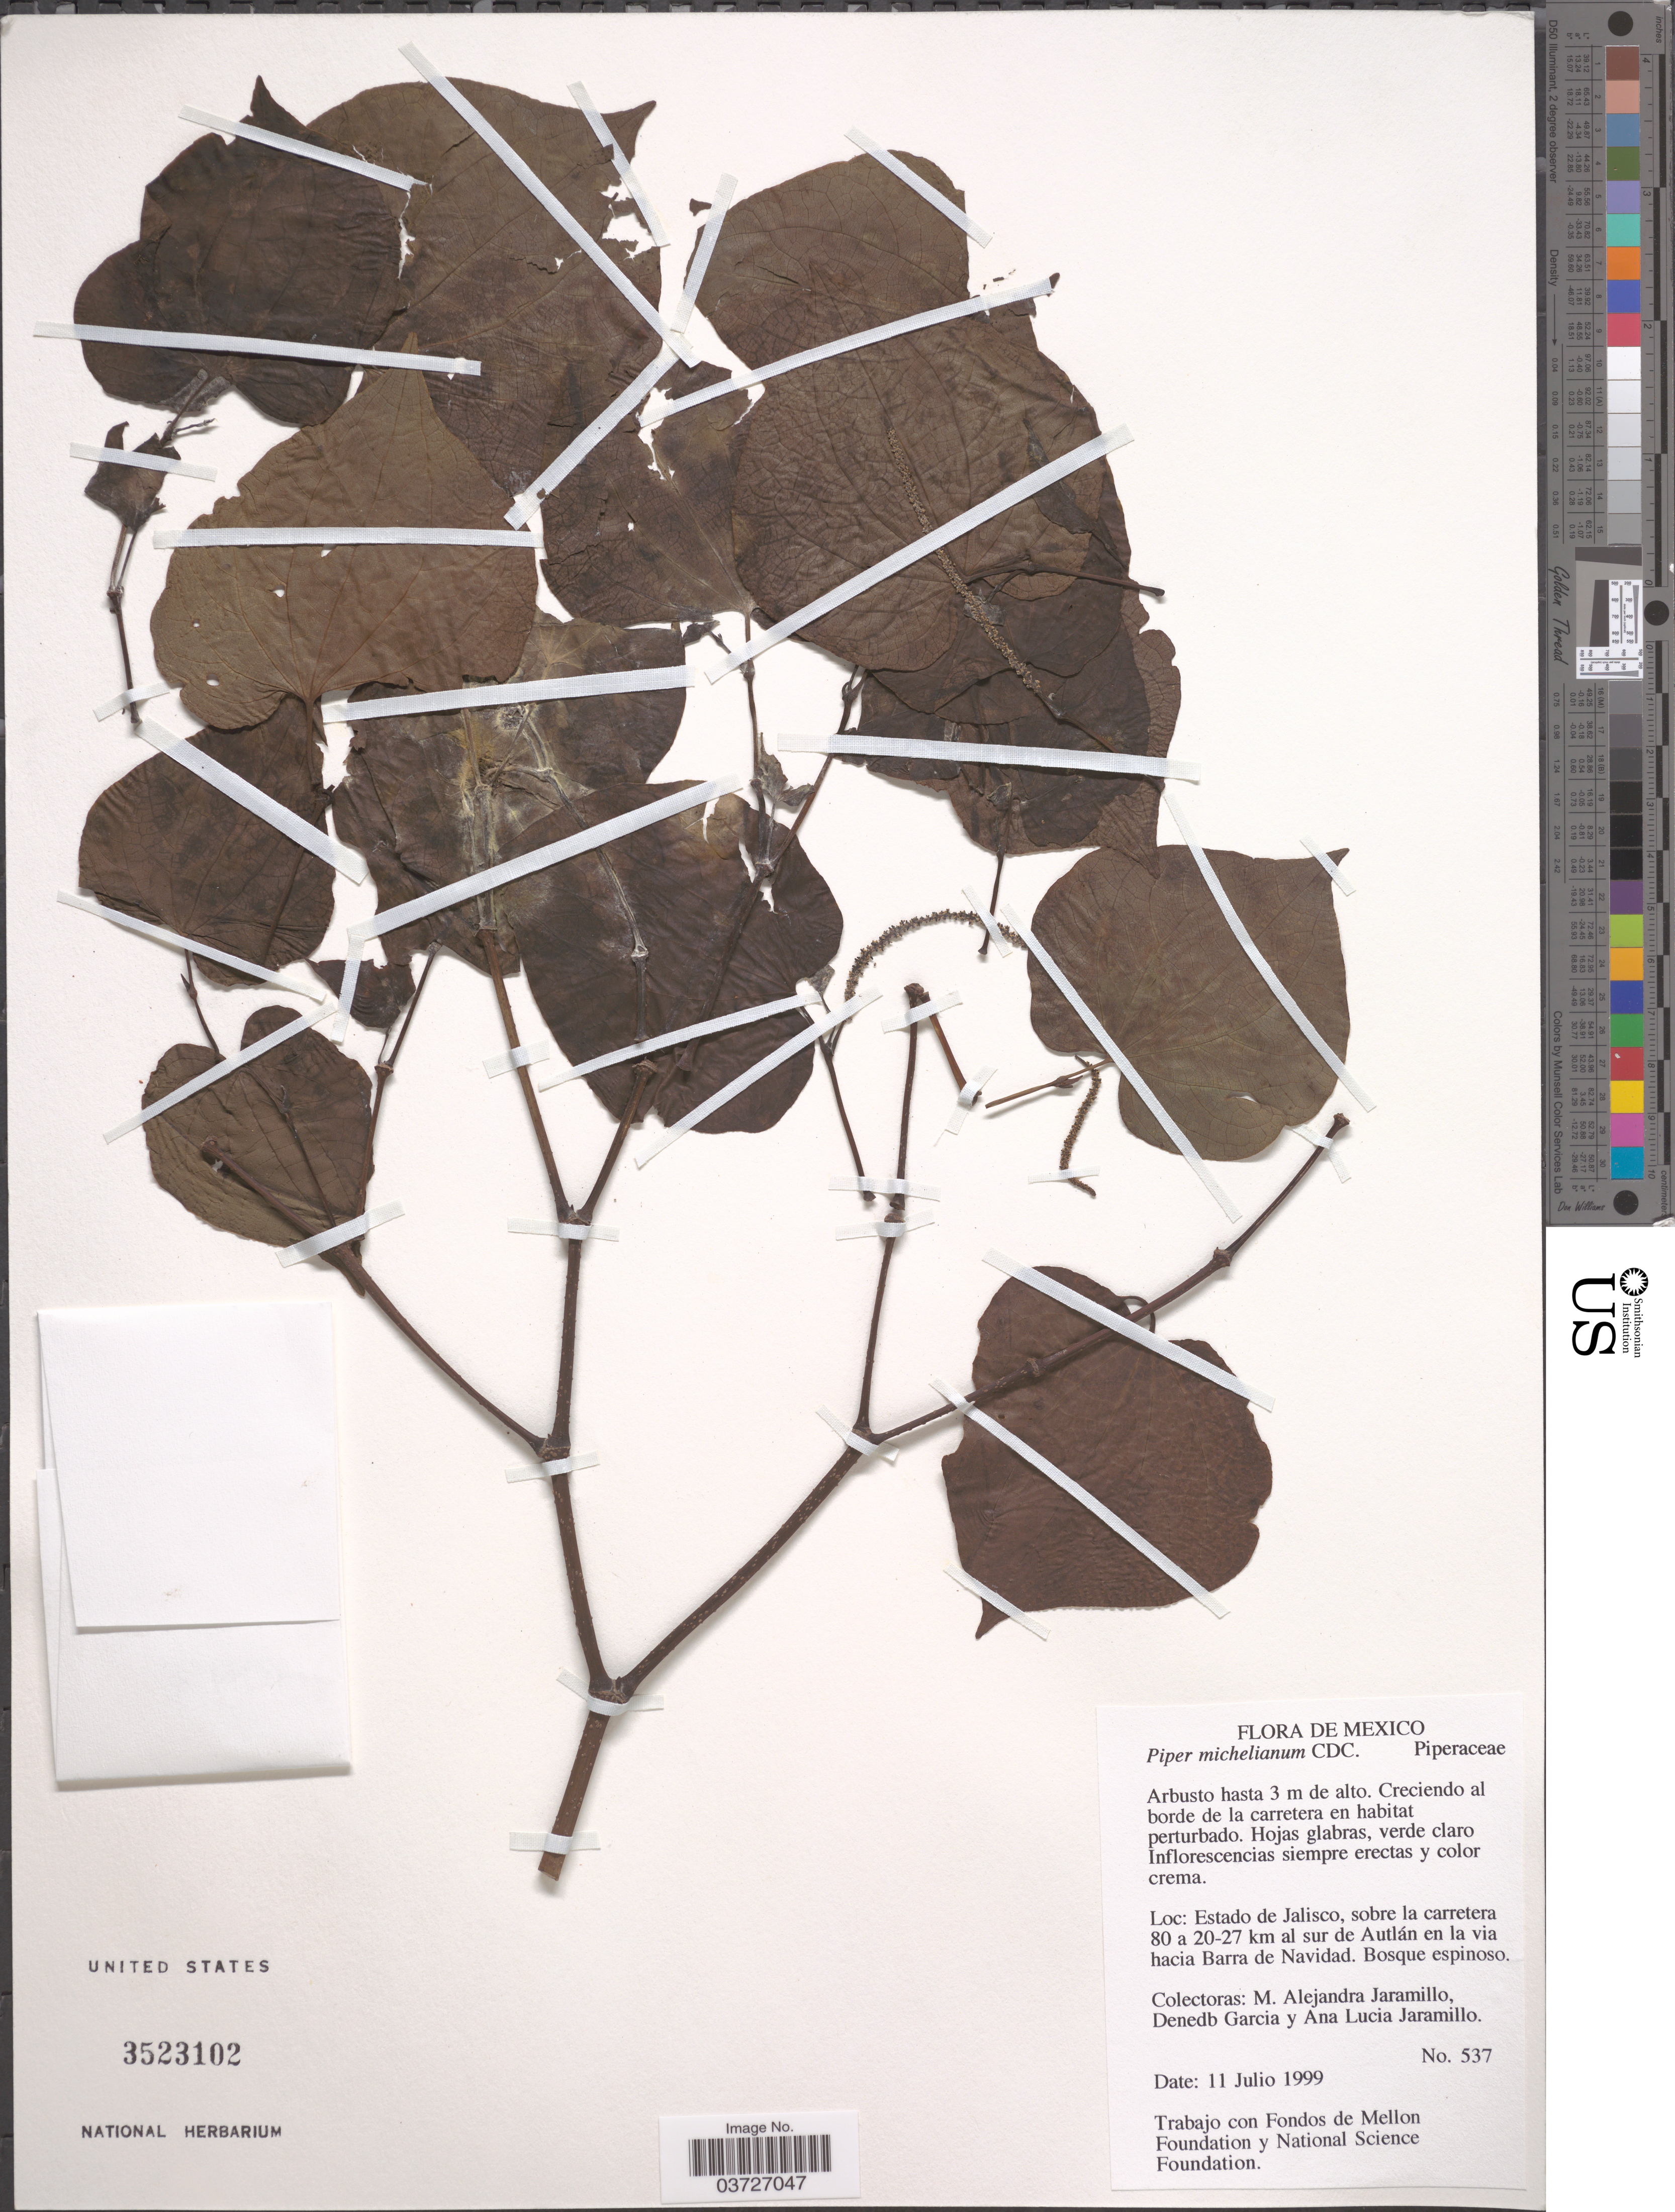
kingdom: Plantae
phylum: Tracheophyta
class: Magnoliopsida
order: Piperales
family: Piperaceae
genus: Piper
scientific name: Piper michelianum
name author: C. DC.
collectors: M. A. Jaramillo, D. Garcia & A. Jaramillo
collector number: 537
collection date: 1999-07-11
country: Mexico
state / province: Jalisco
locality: Sobre la carretera 80 a 20-27 km al sur de Autlán en la via hacia Barra de Navidad.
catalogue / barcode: US 3523102